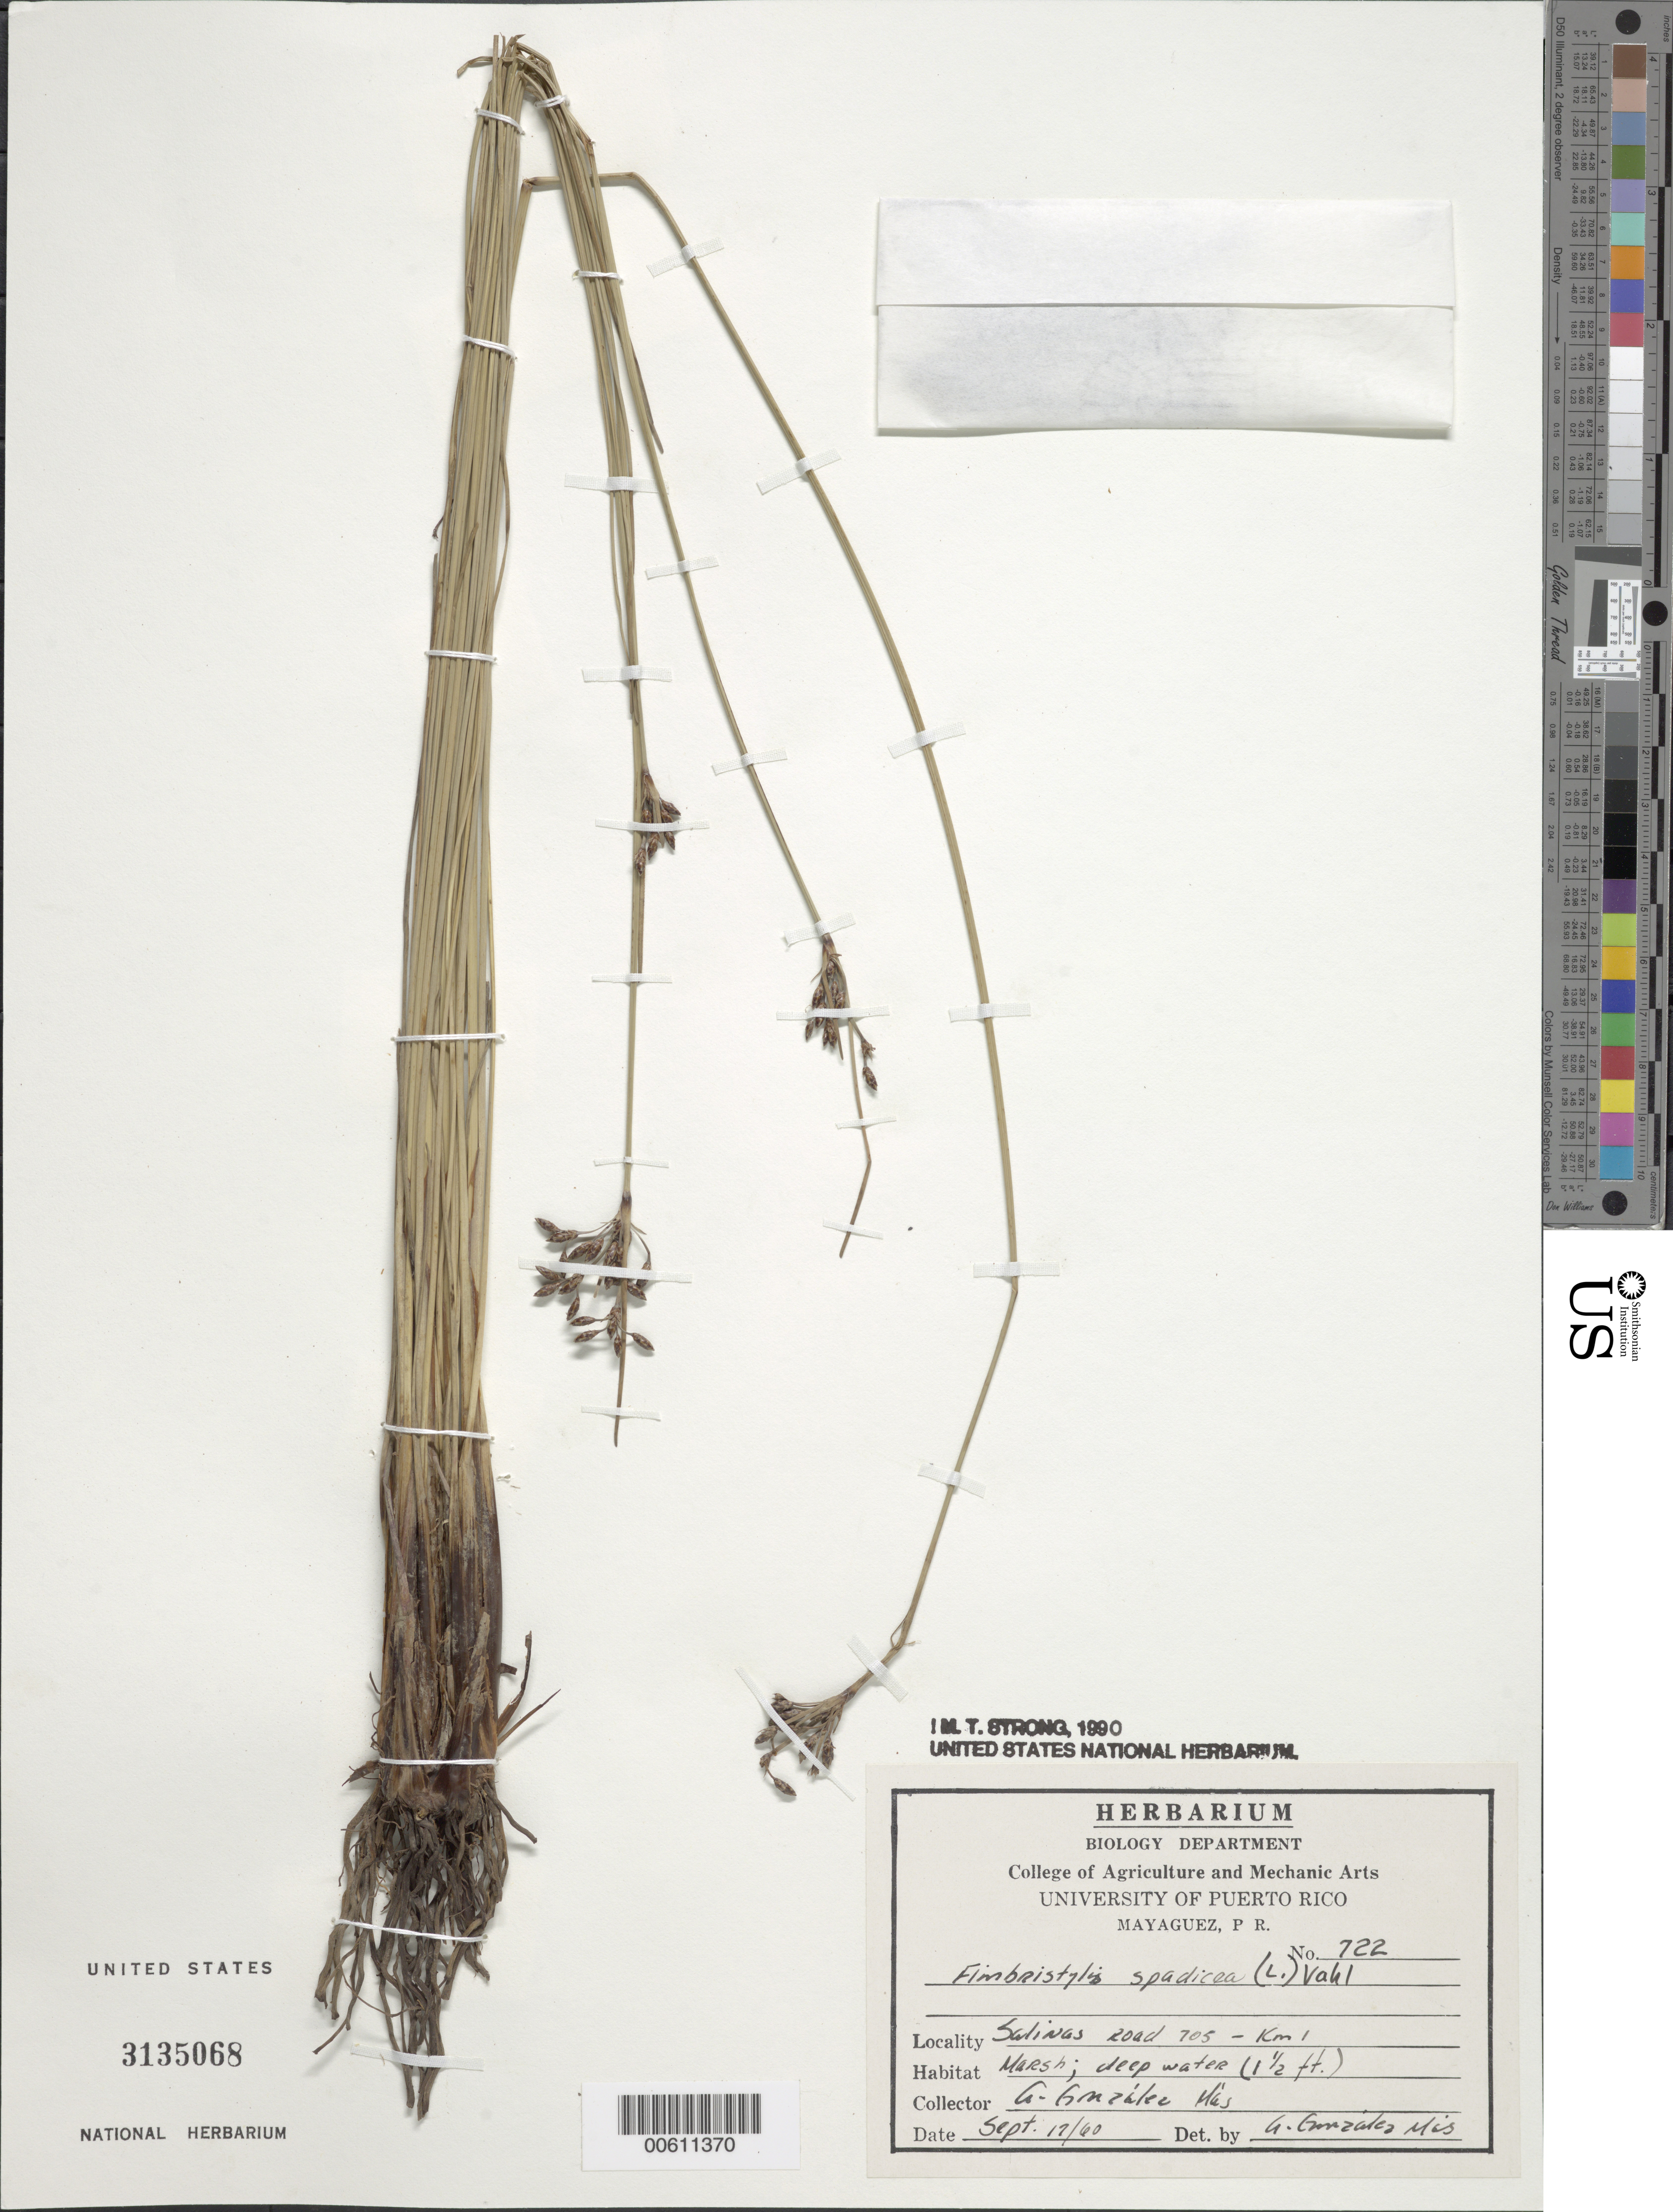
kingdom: Plantae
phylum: Tracheophyta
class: Liliopsida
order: Poales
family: Cyperaceae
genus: Fimbristylis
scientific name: Fimbristylis spadicea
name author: (L.) Vahl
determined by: Strong, M. T., (US), Smithsonian Institution - National Museum of Natural History (UNITED STATES)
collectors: A. González Más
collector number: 722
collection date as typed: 17 Sep 1960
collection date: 1960-09-17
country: Puerto Rico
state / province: Salinas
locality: Salinas: Rd. 705, km 1.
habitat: Marsh.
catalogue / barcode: US 3135068